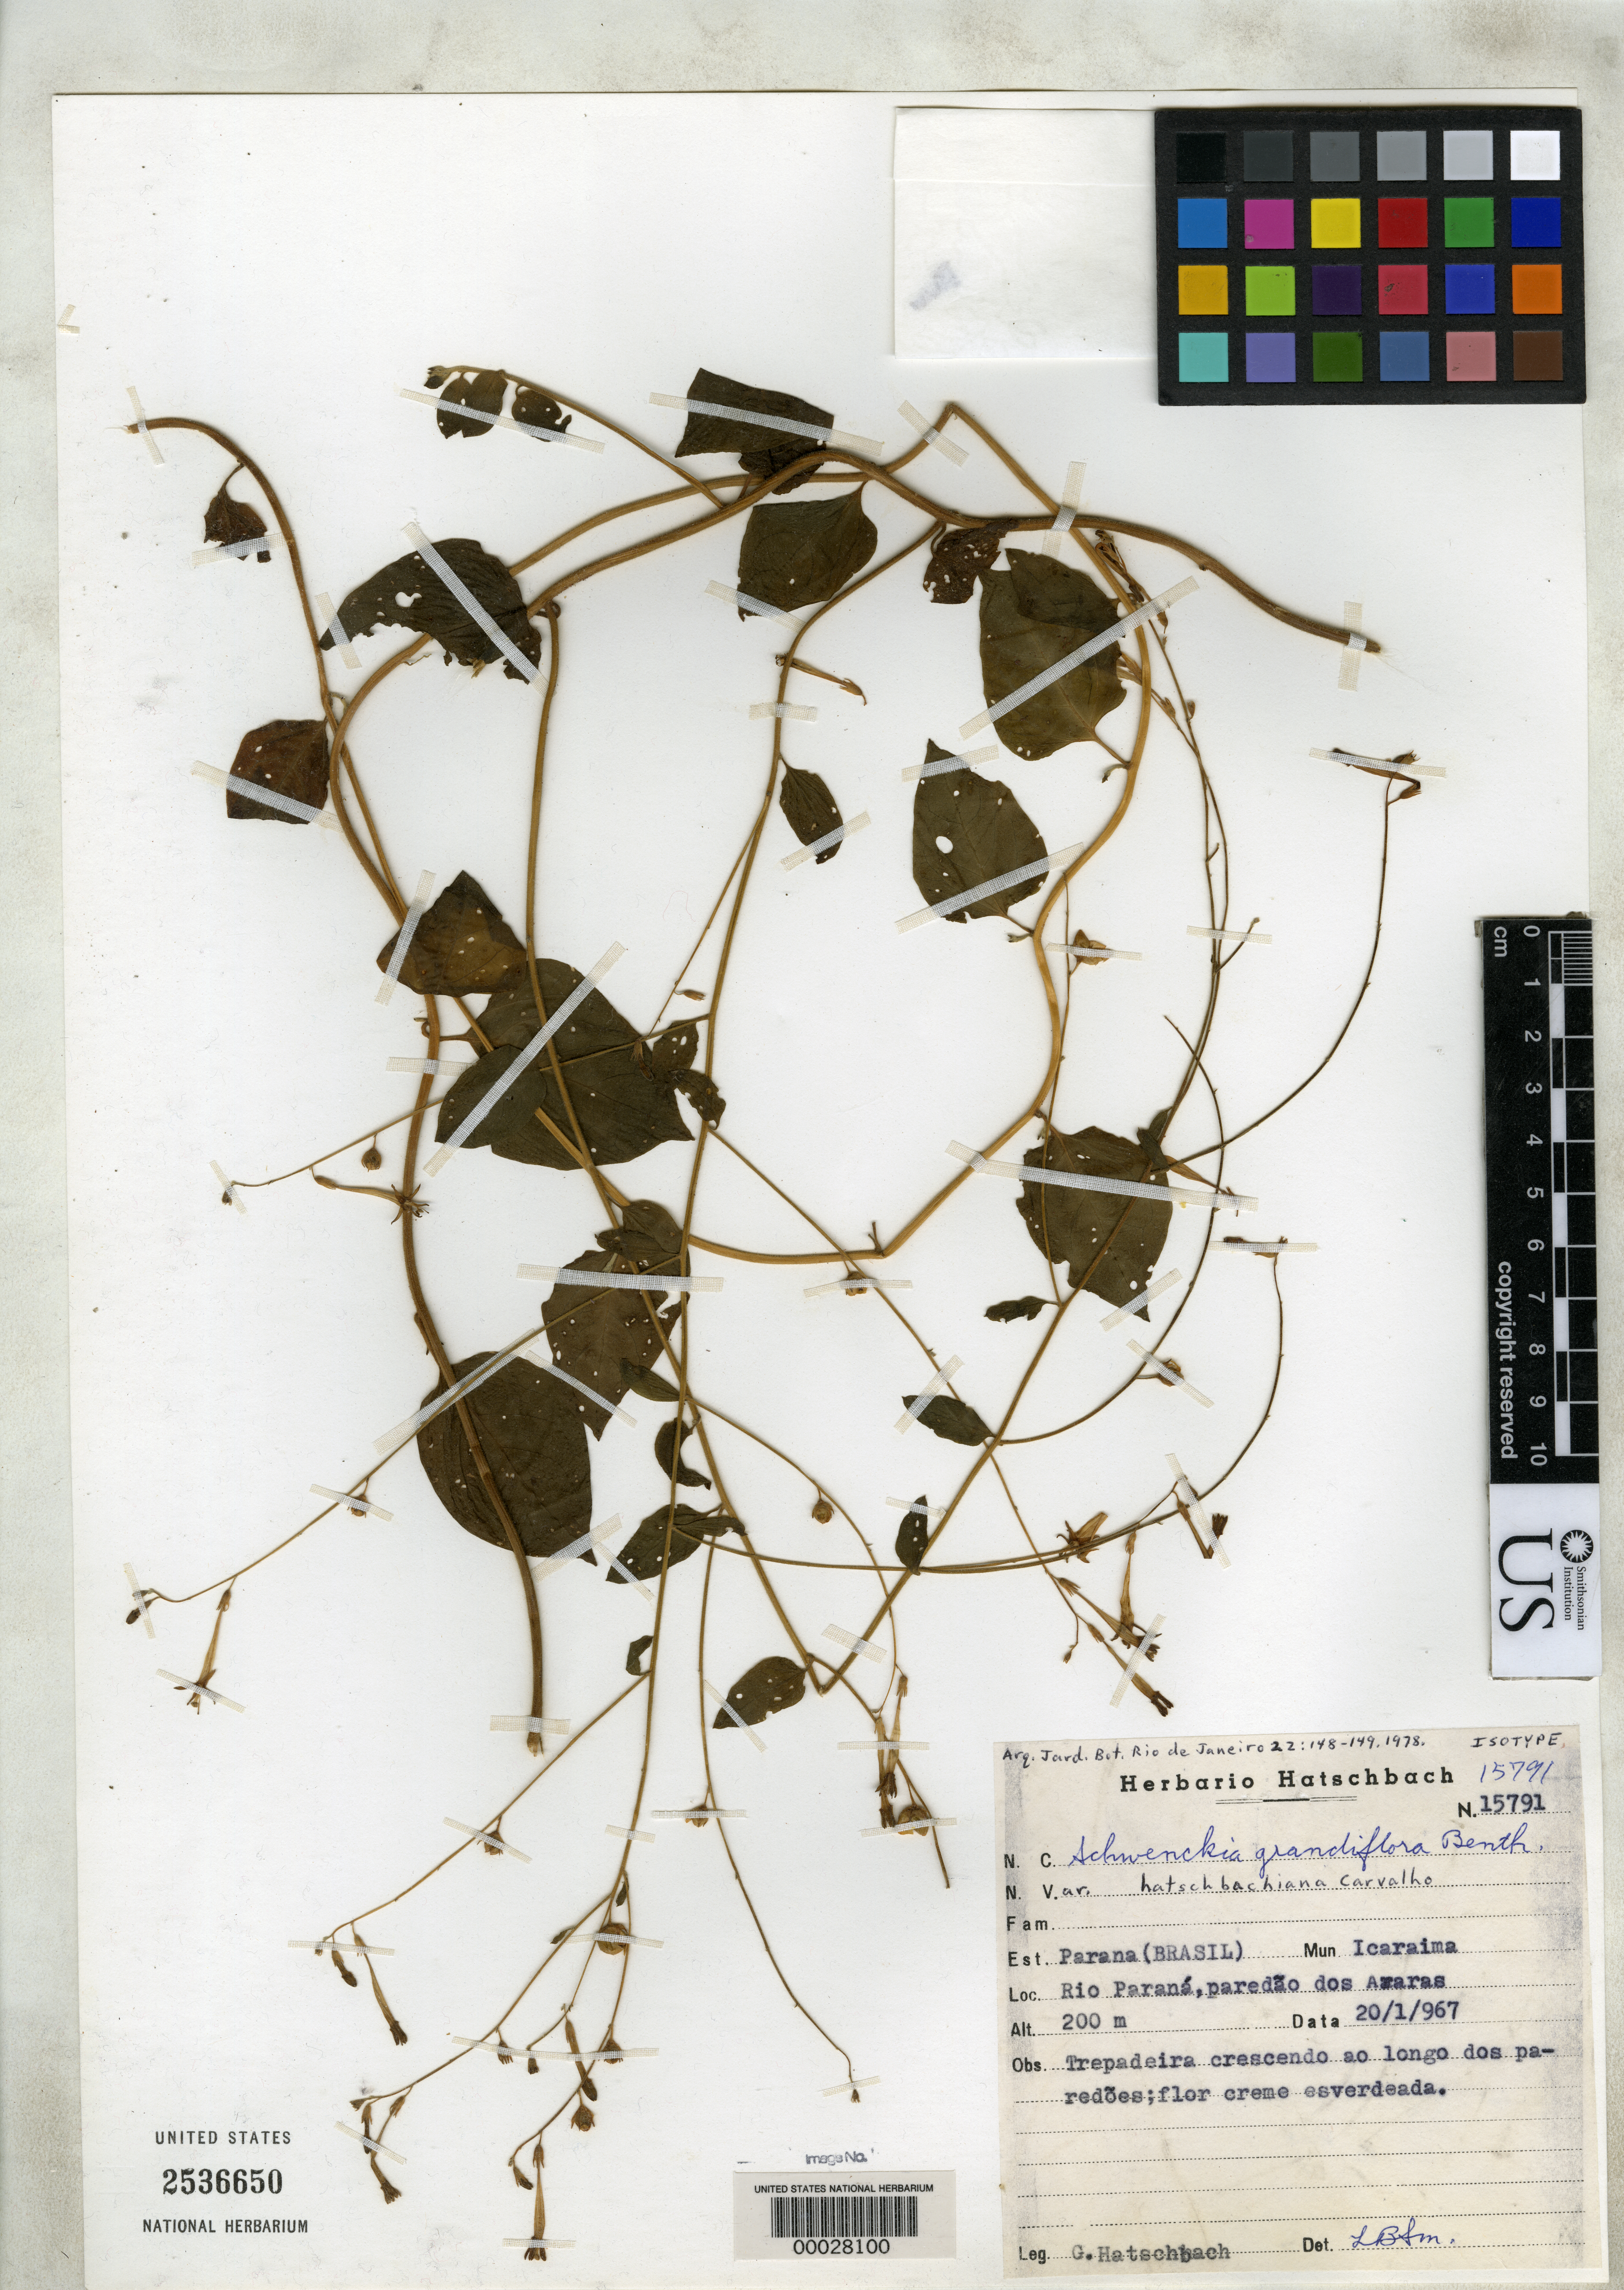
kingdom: Plantae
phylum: Tracheophyta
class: Magnoliopsida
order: Solanales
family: Solanaceae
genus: Schwenckia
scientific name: Schwenckia grandiflora var. hatschbachiana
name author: A.M. Carvalho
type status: Isotype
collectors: G. Hatschbach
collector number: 15791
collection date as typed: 20 Jan 1967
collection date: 1967-01-20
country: Brazil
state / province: Paraná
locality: Rio Parana, paredao dos Araras Icaraima.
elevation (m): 200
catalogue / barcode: US 2536650